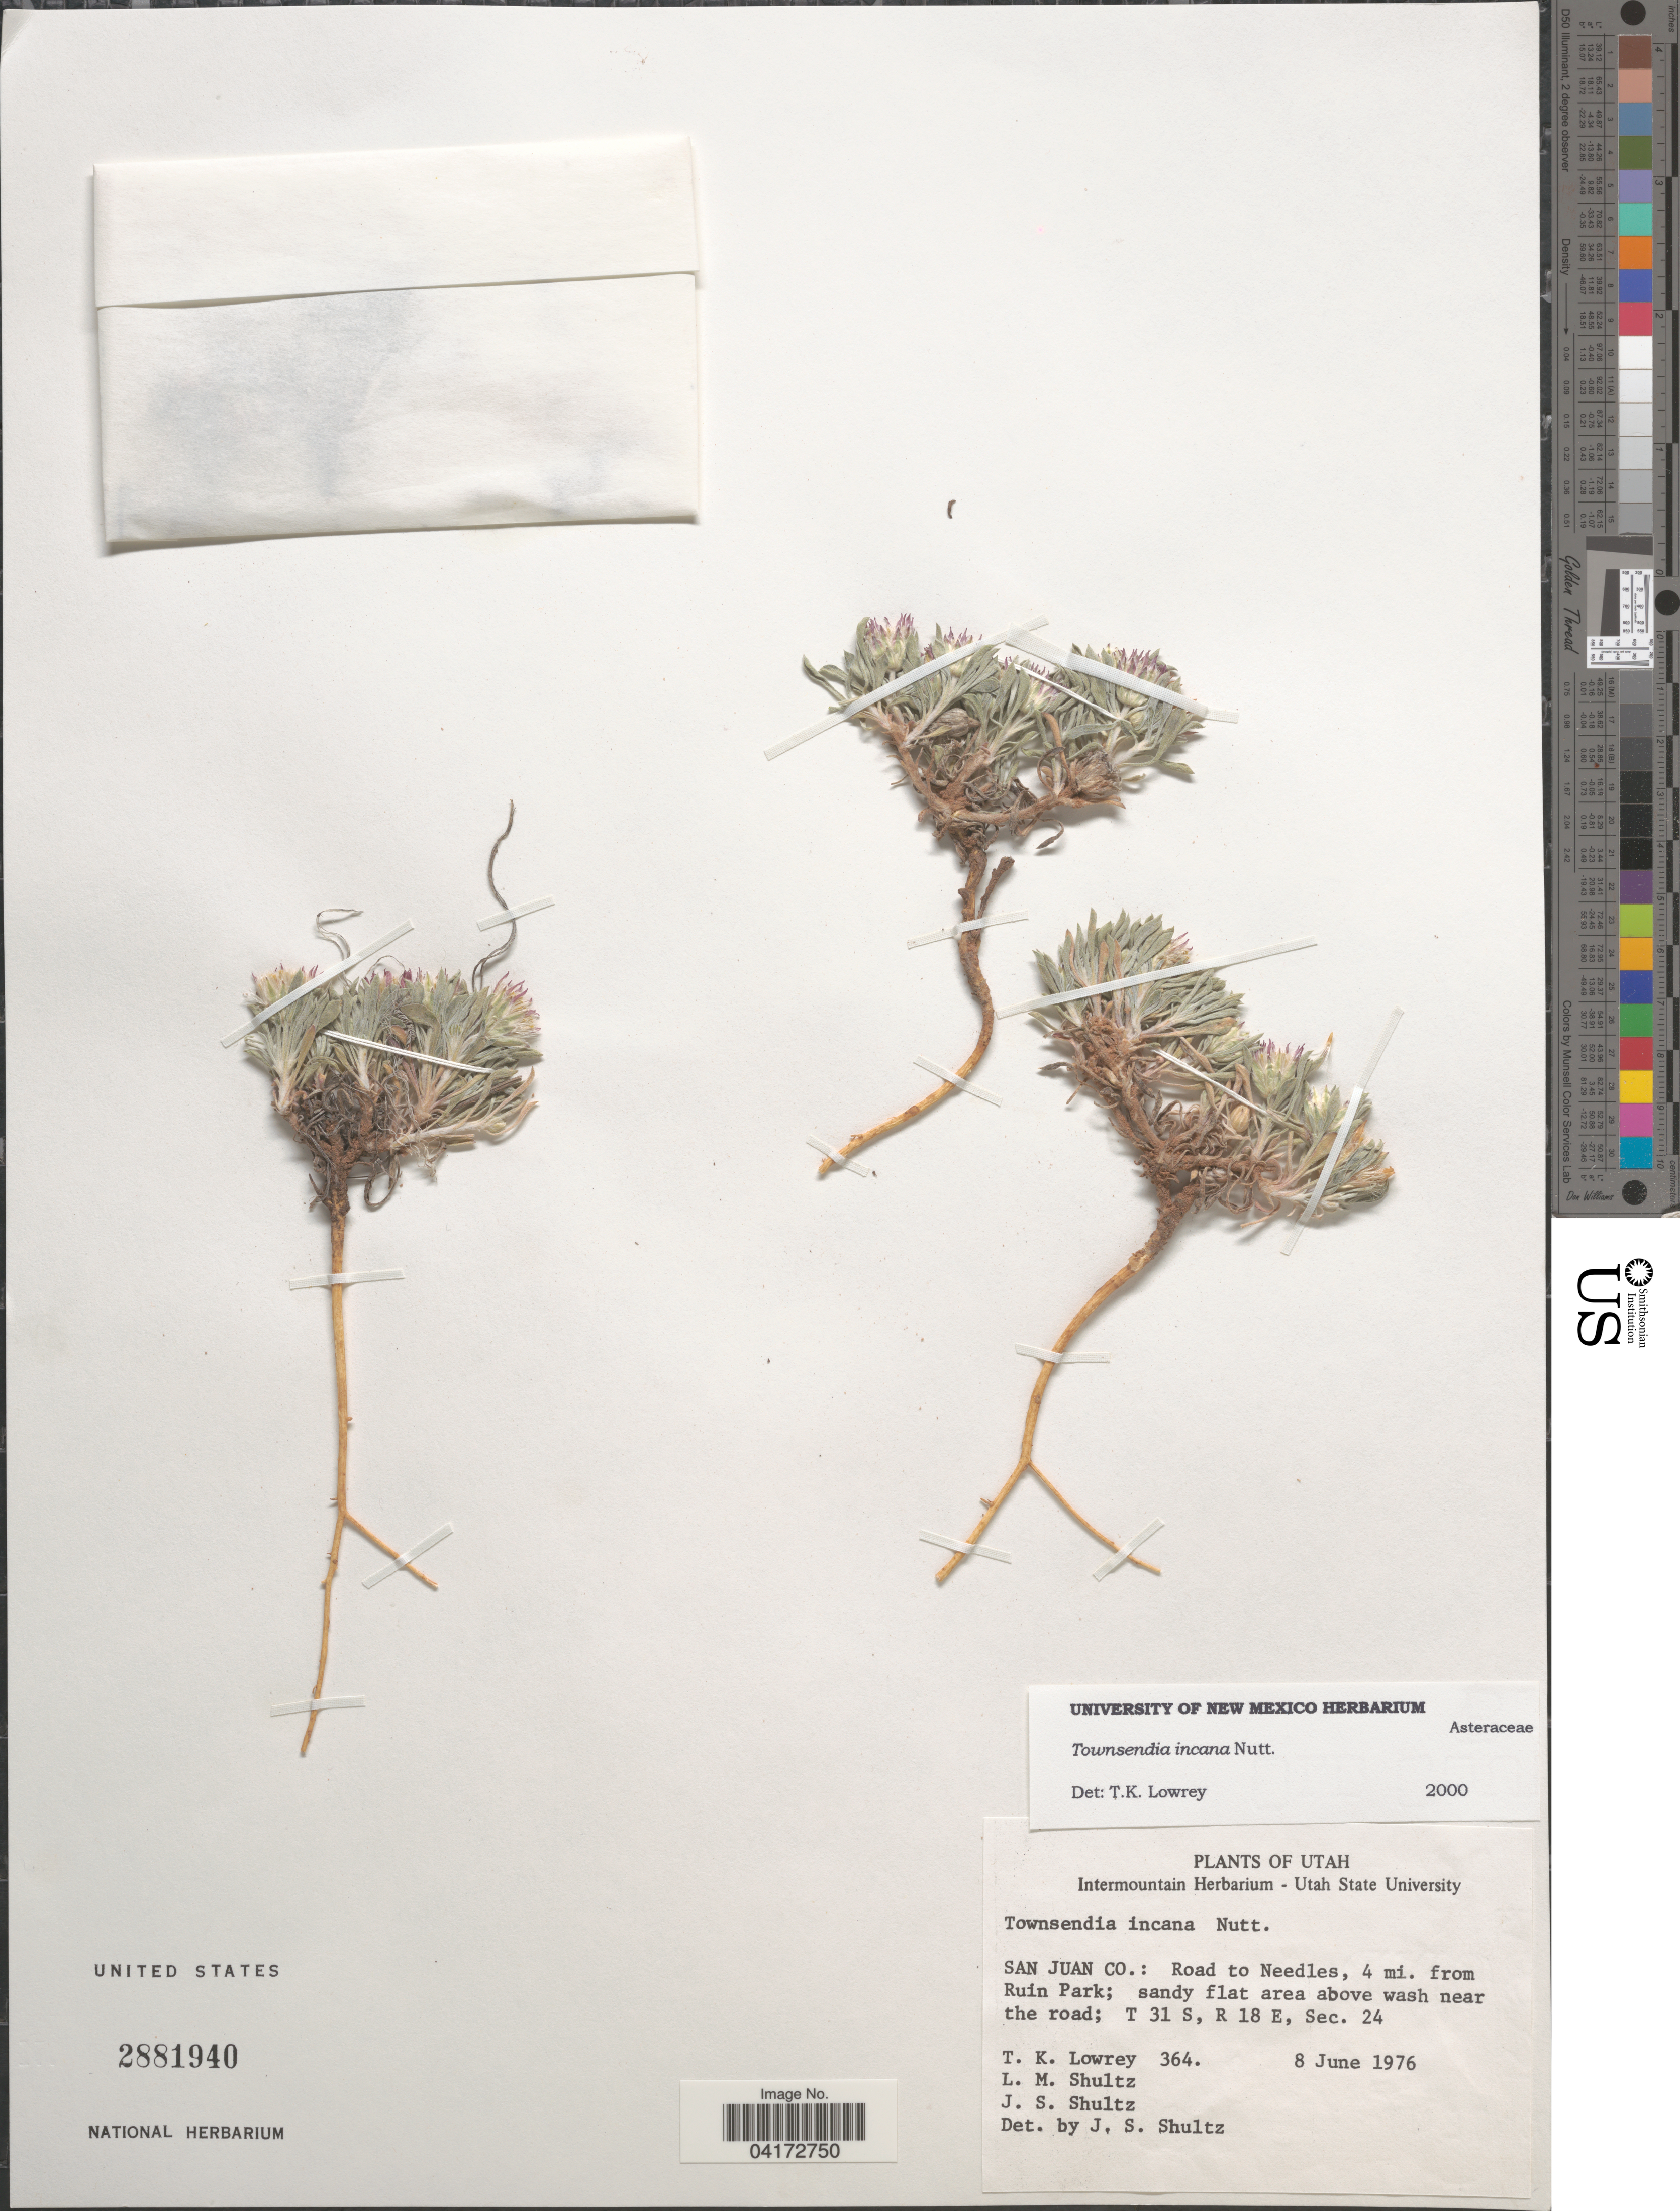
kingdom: Plantae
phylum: Tracheophyta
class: Magnoliopsida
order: Asterales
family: Asteraceae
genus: Townsendia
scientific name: Townsendia incana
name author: Nutt.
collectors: T. Lowrey, L. Shultz & J. Shultz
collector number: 364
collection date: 1976-06-08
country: United States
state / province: Utah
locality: San Juan Co.: Road to Needles, 4 mi. from Ruin Park; T 31 S, R 18 E, Sec. 24.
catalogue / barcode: US 2881940